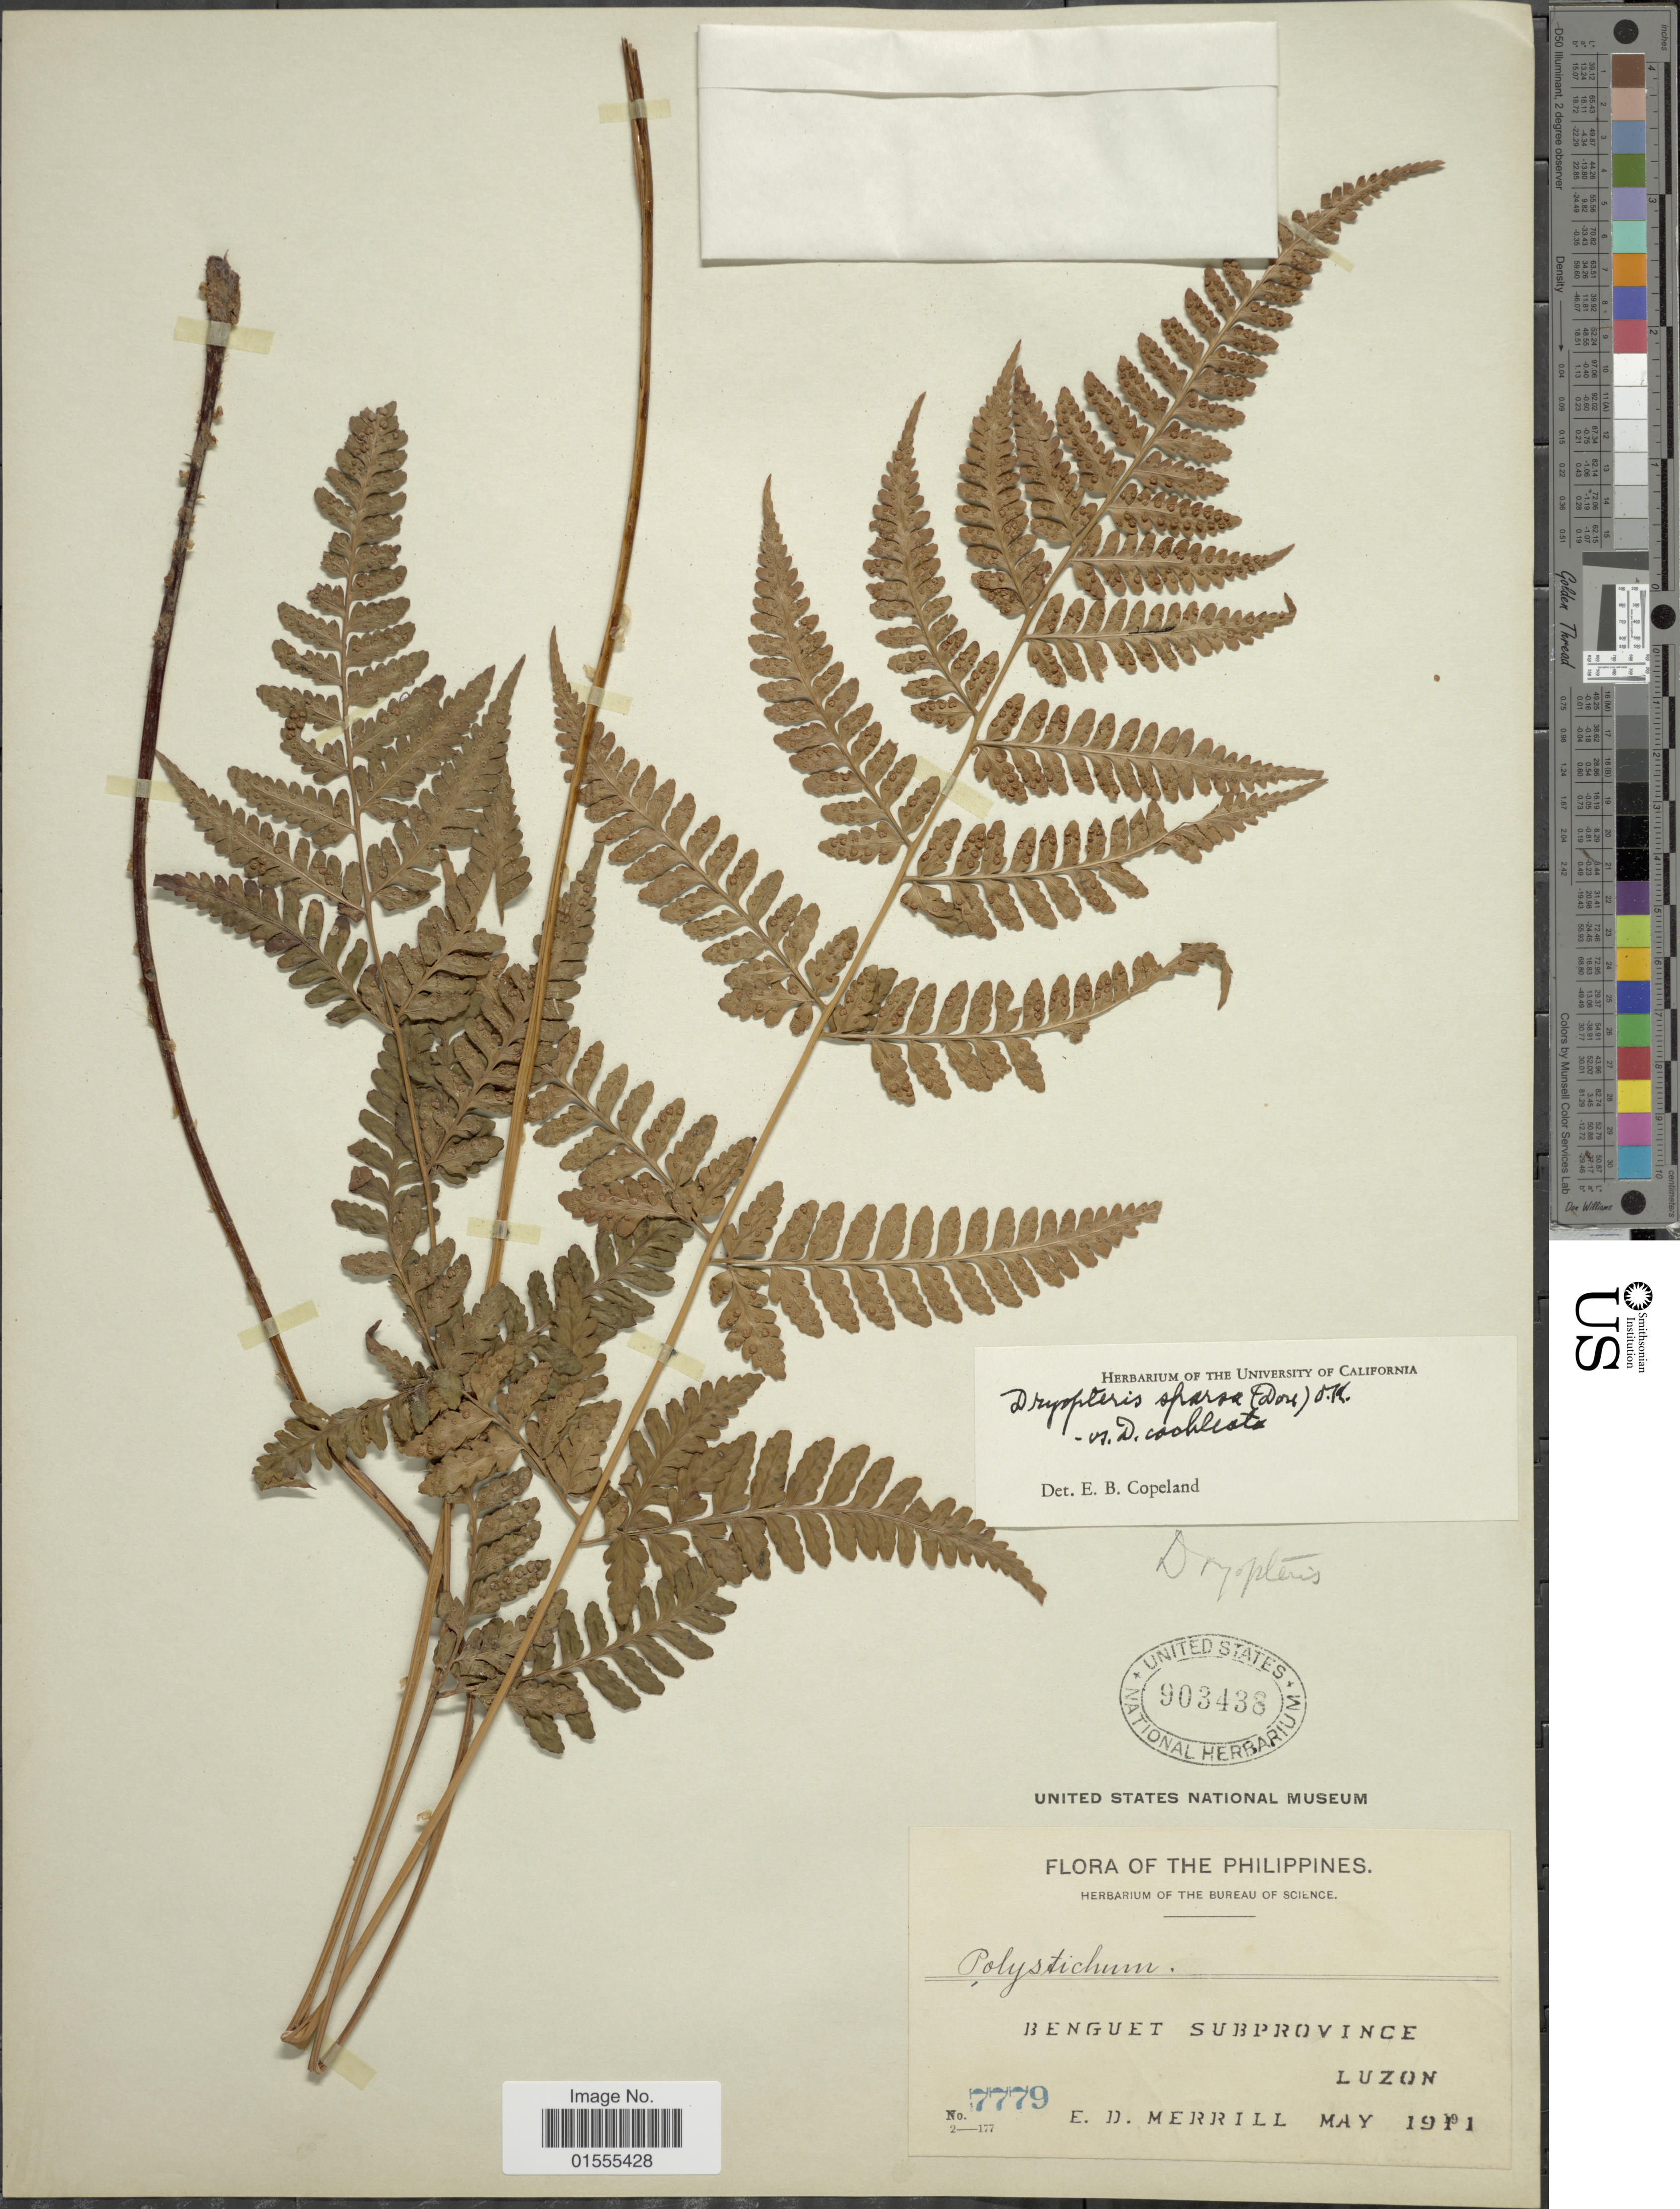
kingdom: Plantae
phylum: Tracheophyta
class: Polypodiopsida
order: Polypodiales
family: Dryopteridaceae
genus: Dryopteris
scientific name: Dryopteris sparsa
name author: (D. Don) Kuntze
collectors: E. D. Merrill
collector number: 7779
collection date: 1911-05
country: Philippines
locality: Benguet Subprovince, Luzon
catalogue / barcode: US 903438